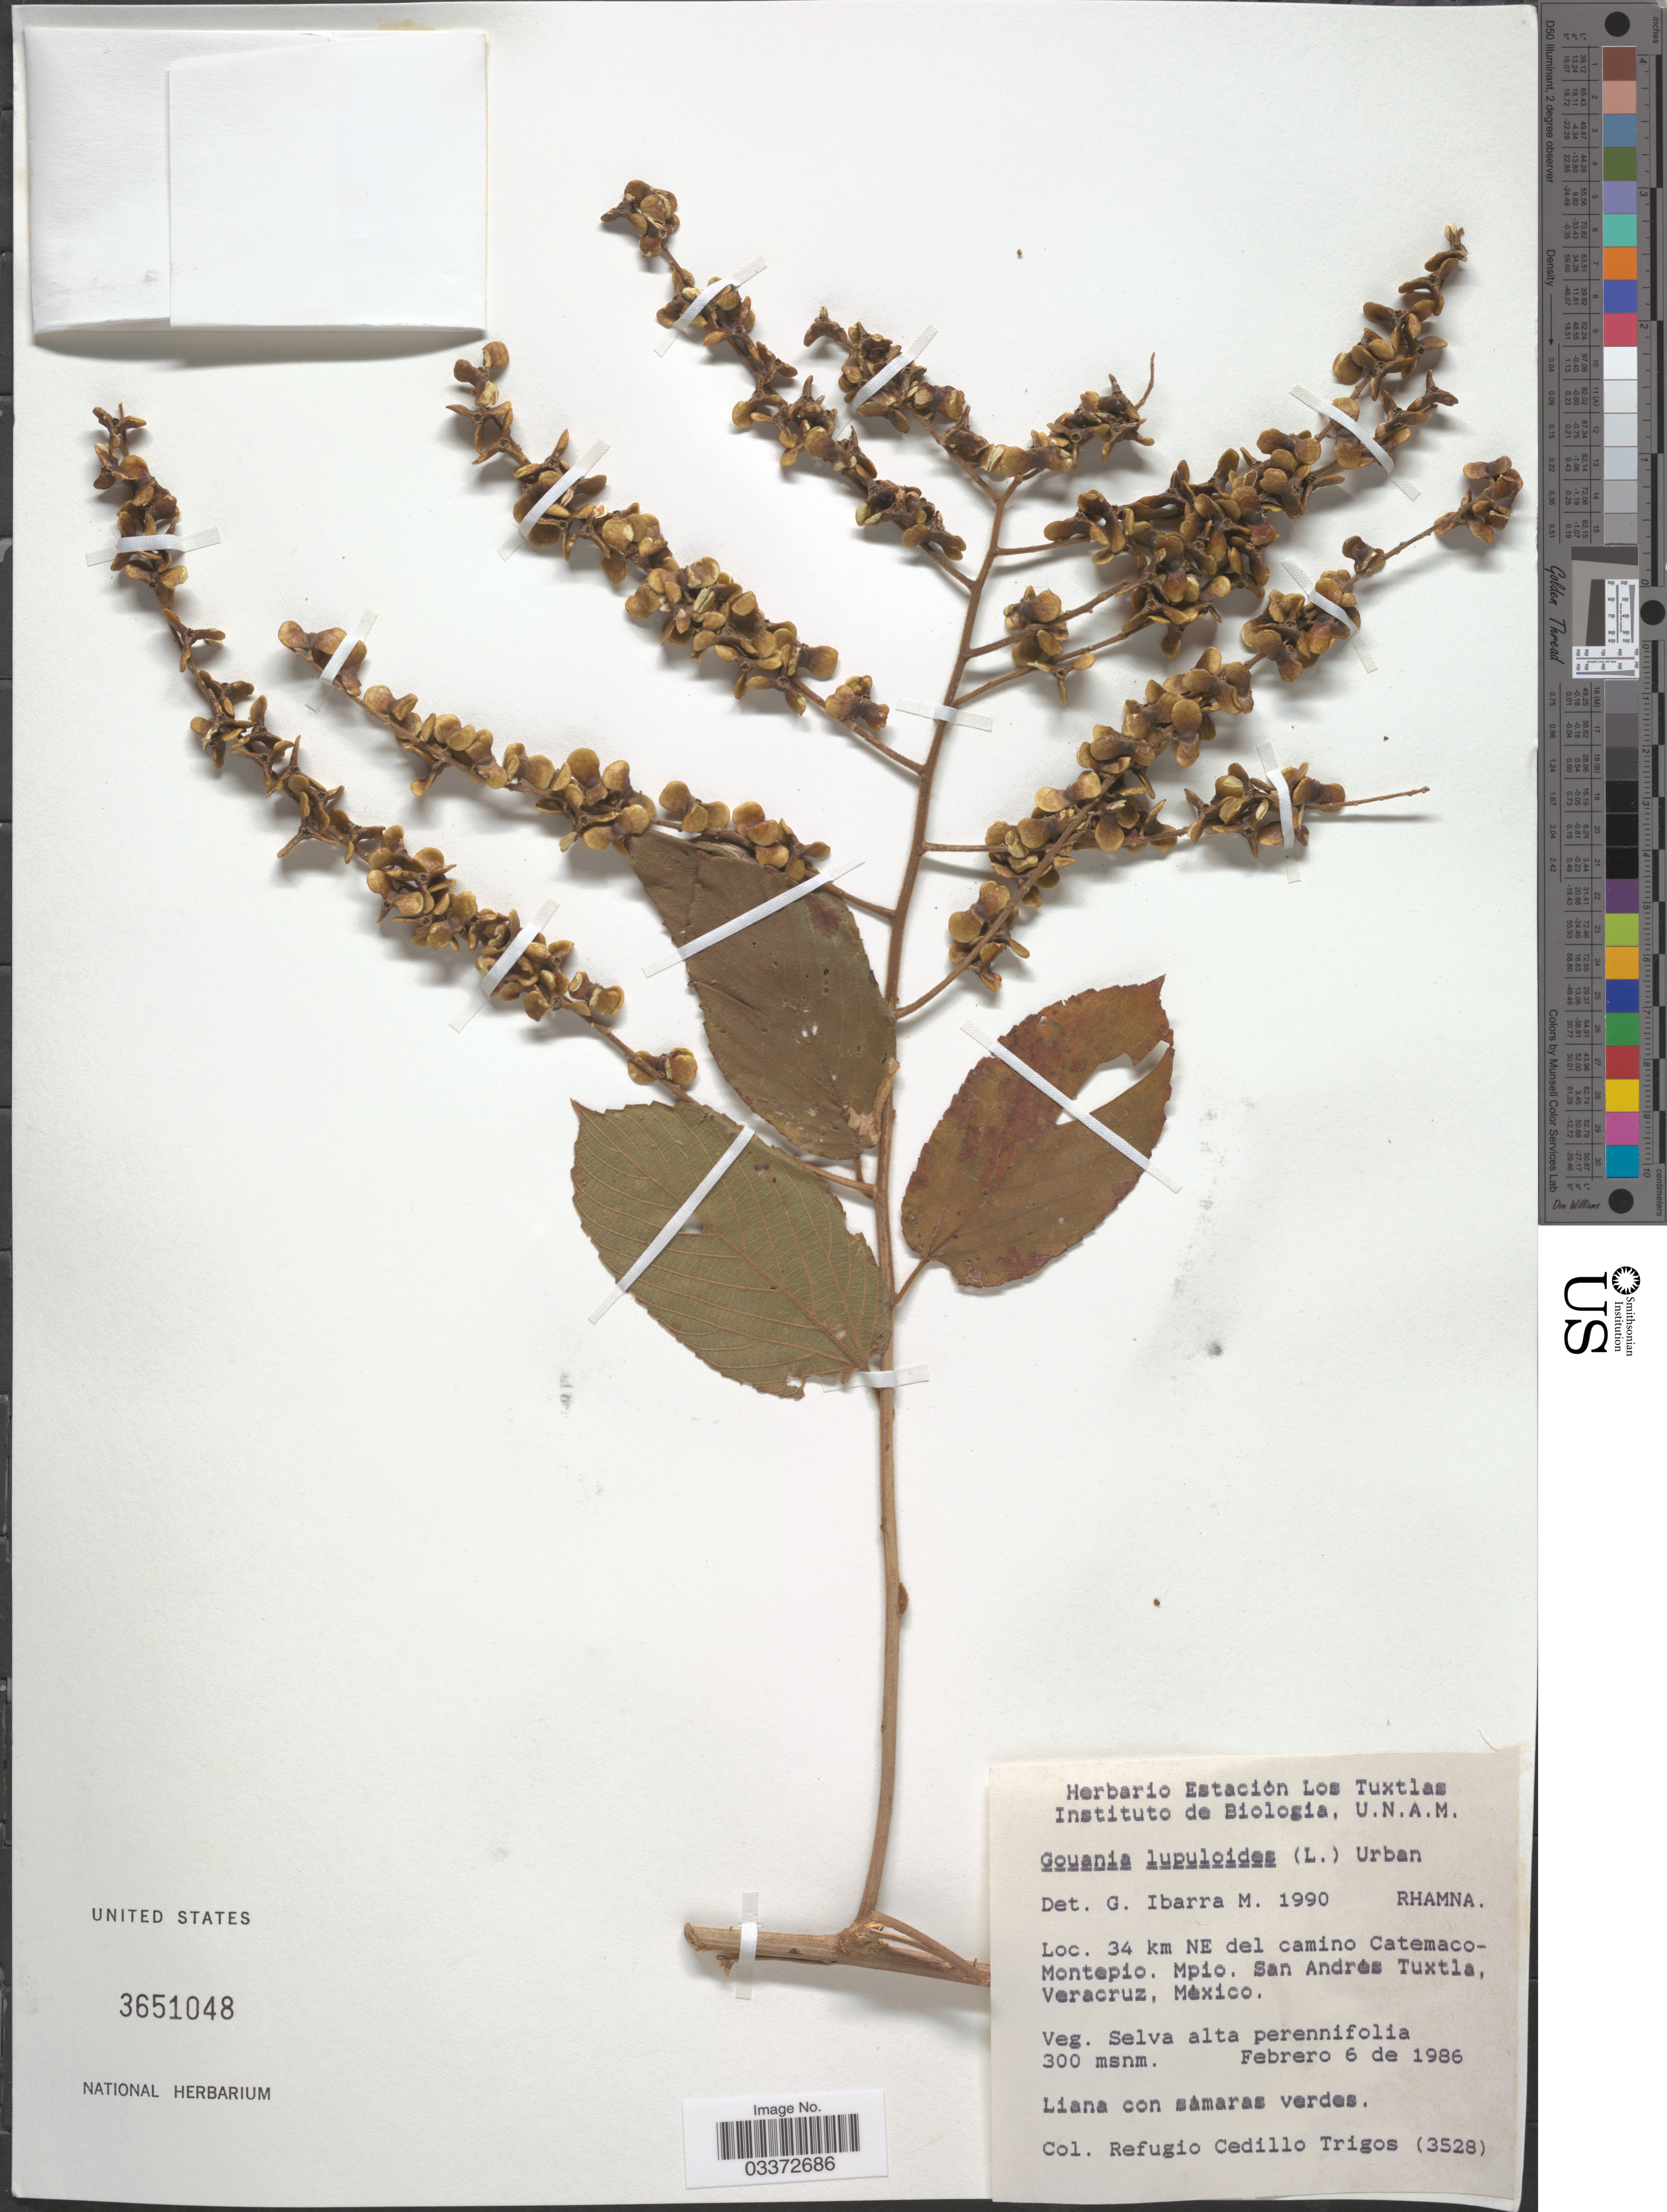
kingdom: Plantae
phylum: Tracheophyta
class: Magnoliopsida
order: Rosales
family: Rhamnaceae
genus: Gouania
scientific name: Gouania lupuloides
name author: (L.) Urb.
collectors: R. CedilloT.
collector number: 3528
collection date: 1986-02-06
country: Mexico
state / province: Veracruz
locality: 34 km NE del camino Catemaco-Montepio. Mpio. San Andrés Tuxtla, Veracruz.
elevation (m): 300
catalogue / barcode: US 3651048